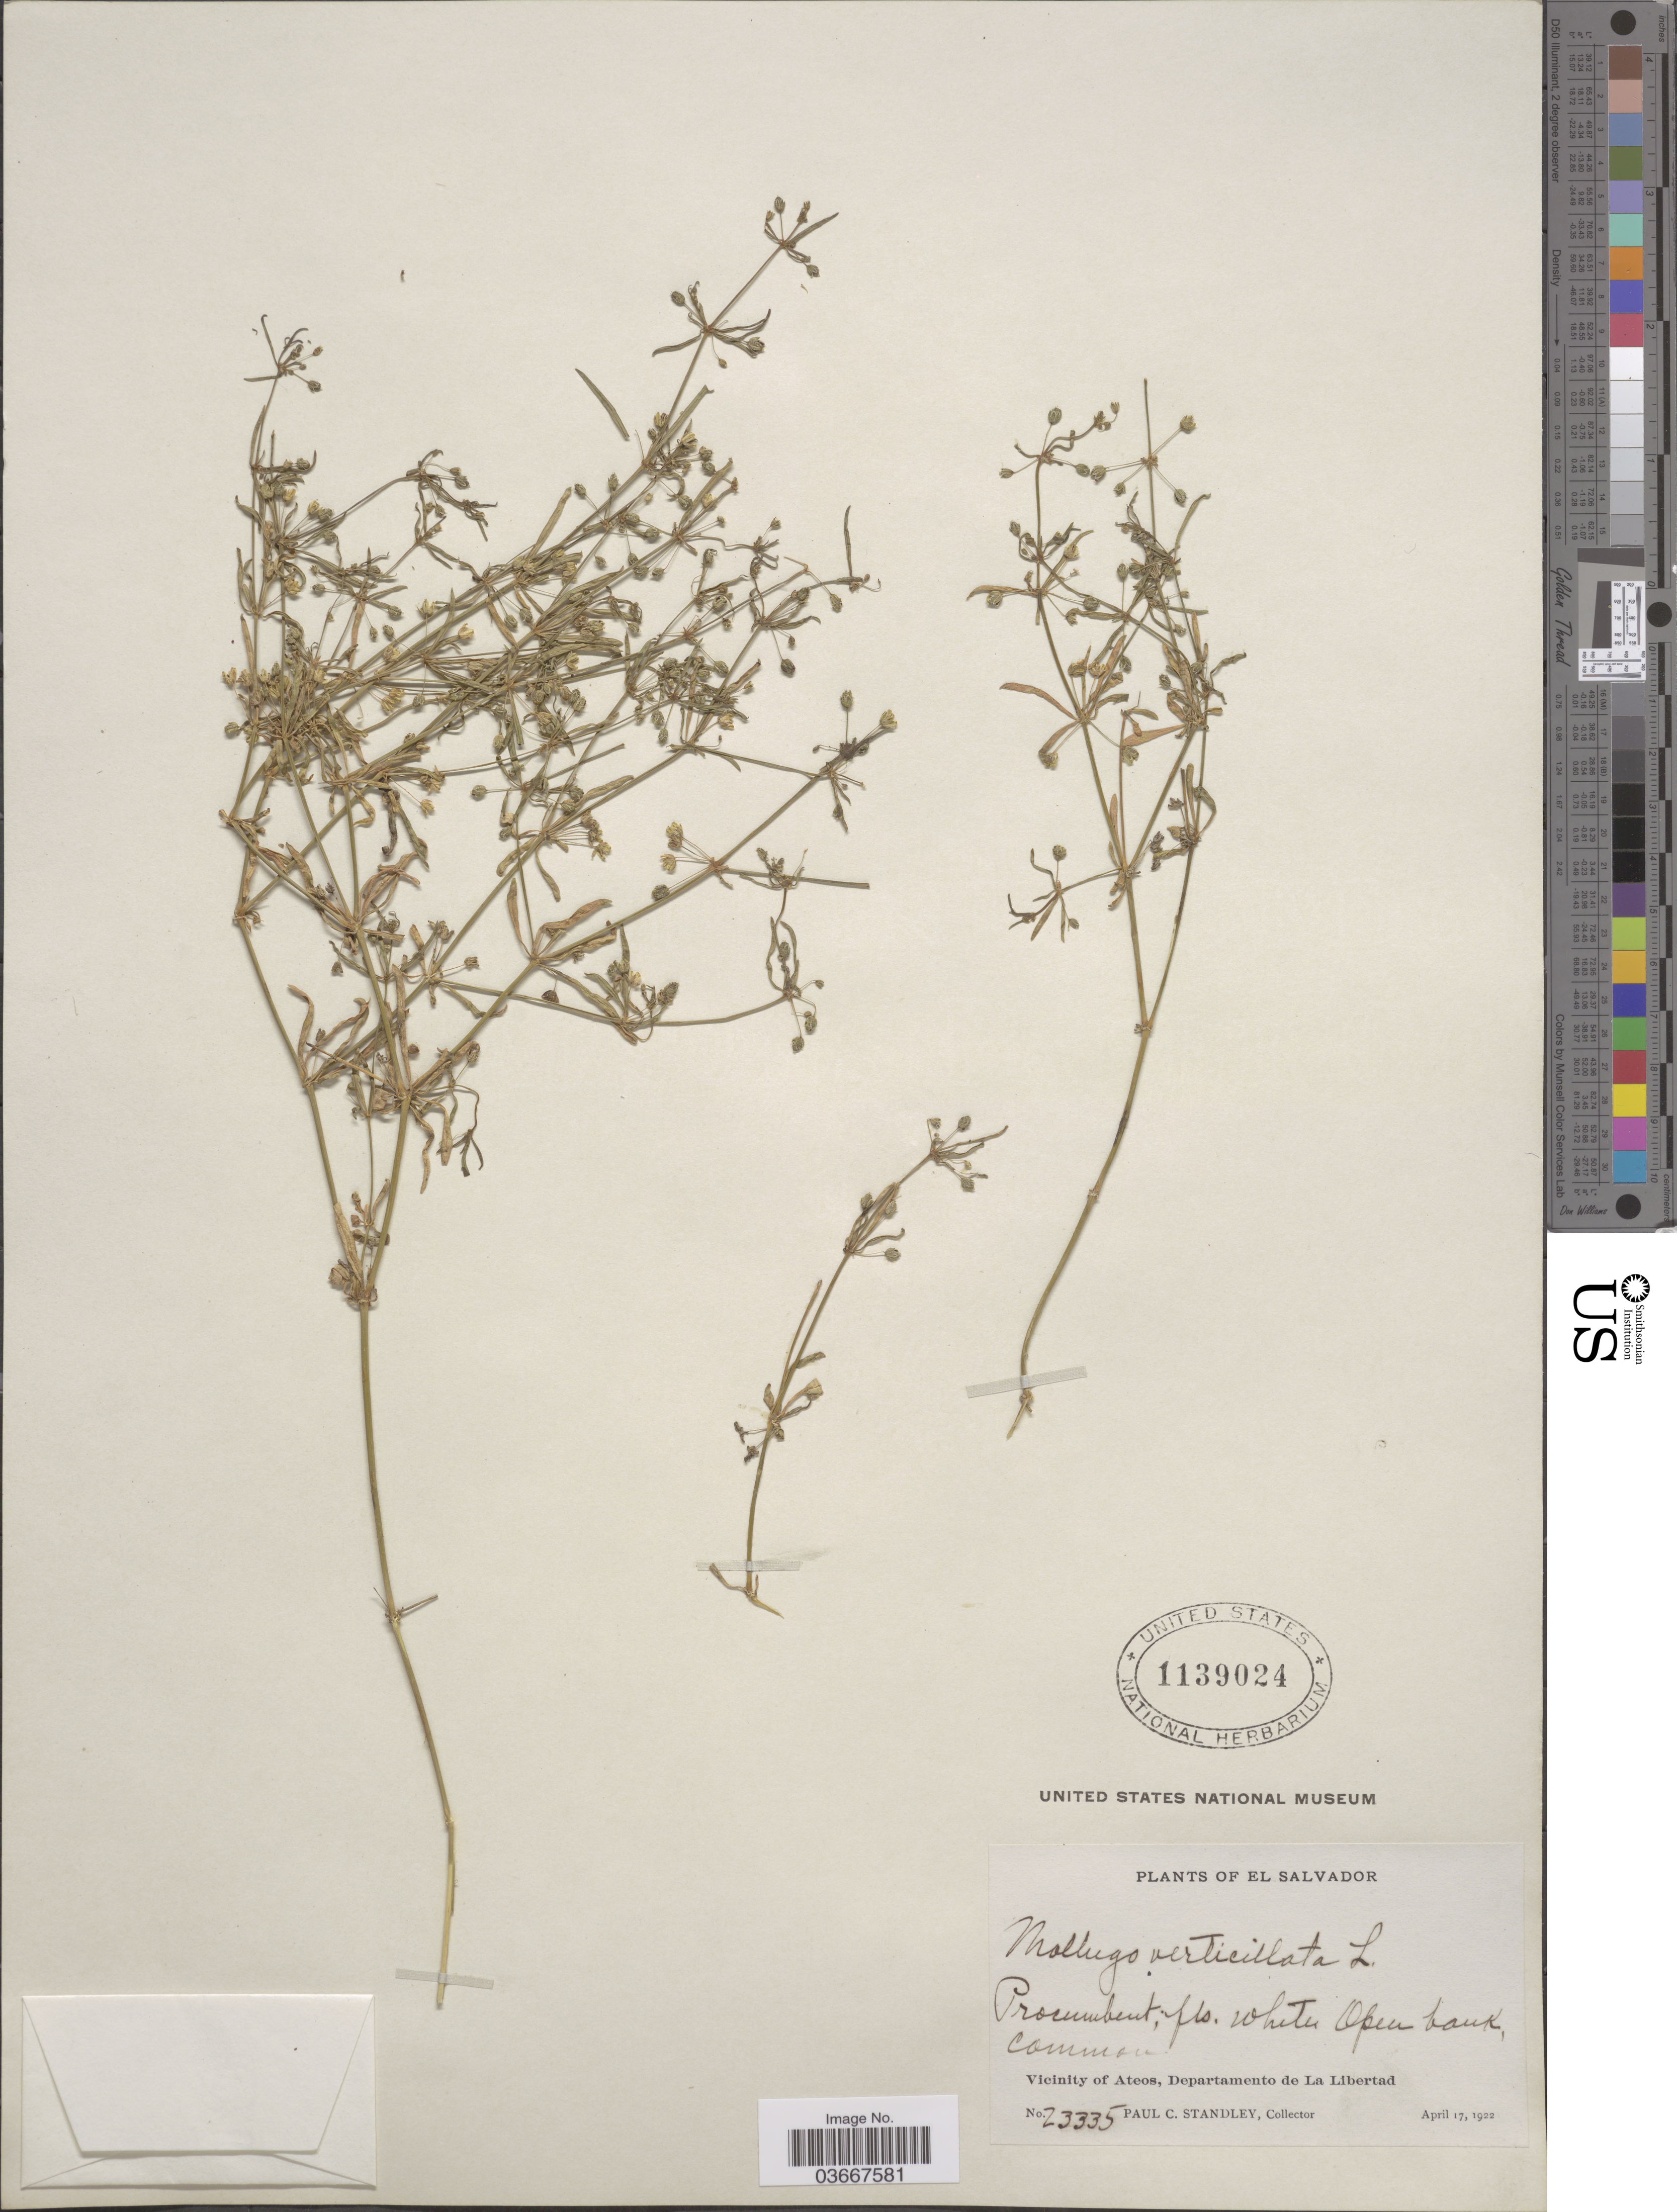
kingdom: Plantae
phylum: Tracheophyta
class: Magnoliopsida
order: Caryophyllales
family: Molluginaceae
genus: Mollugo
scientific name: Mollugo verticillata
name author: L.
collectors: P. C. Standley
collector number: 23335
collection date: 1922-04-17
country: El Salvador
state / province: La Libertad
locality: Vicinity of Ateos, Departamento de La Libertad.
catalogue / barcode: US 1139024